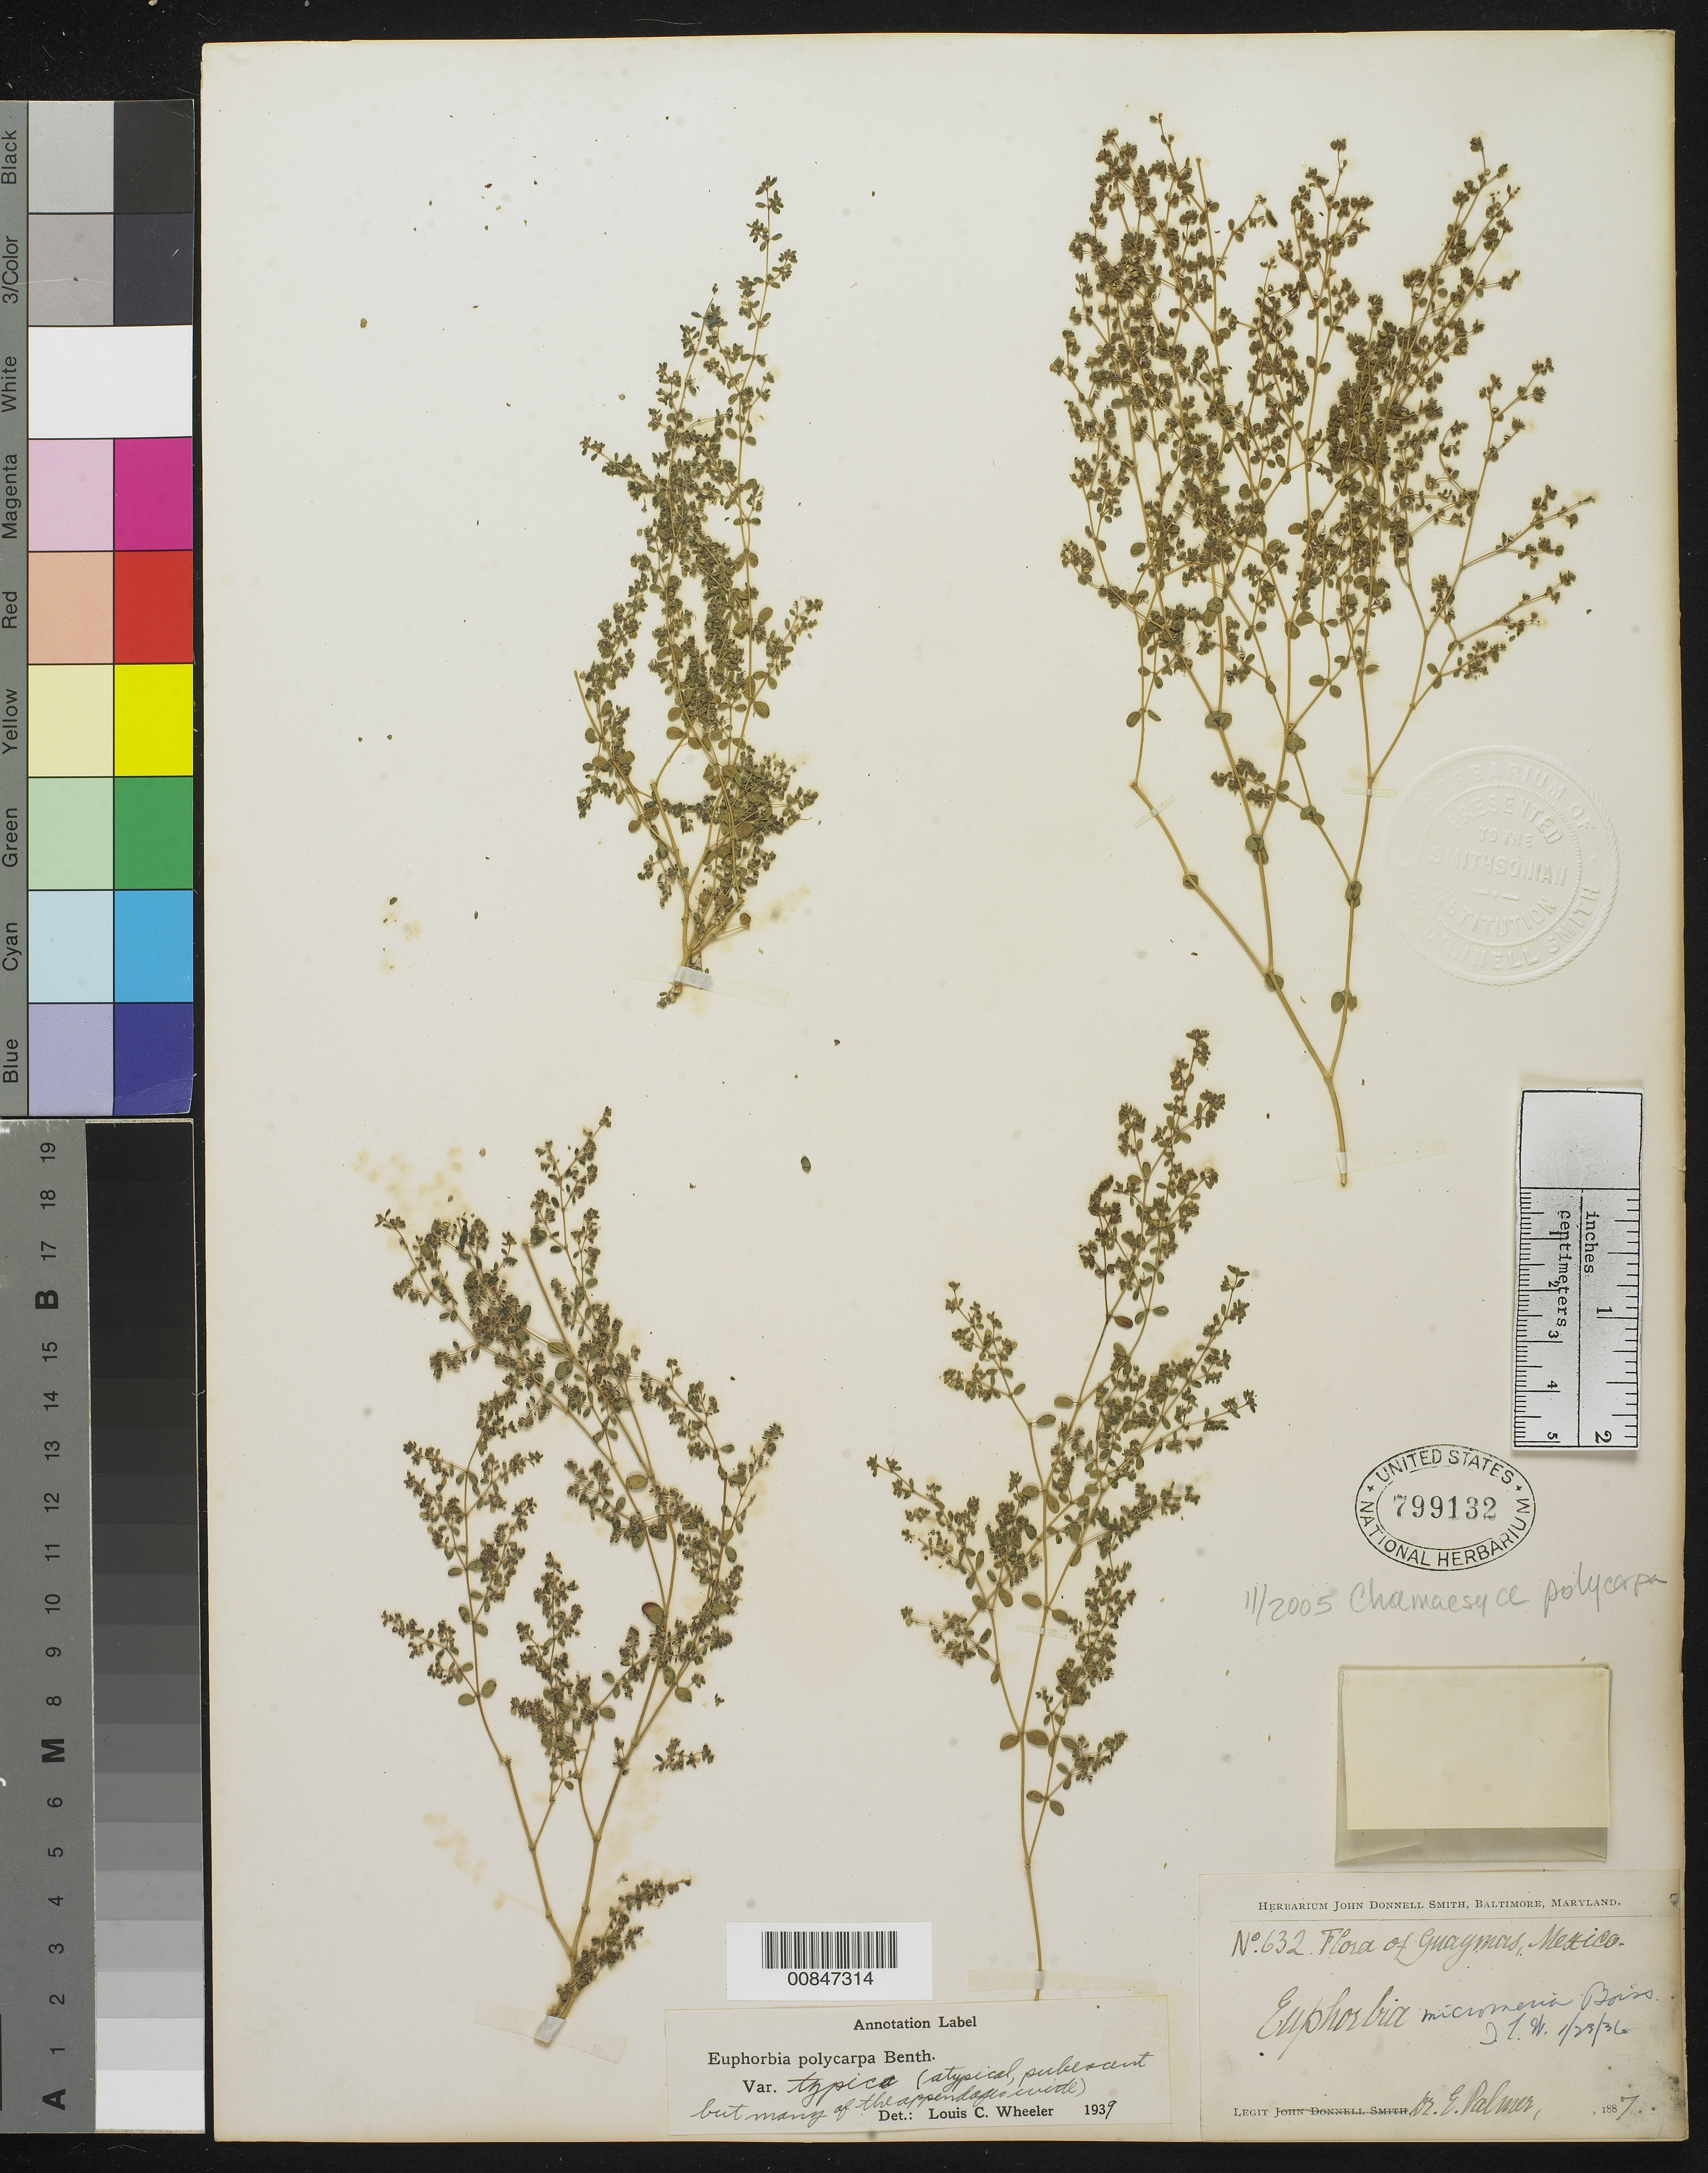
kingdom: Plantae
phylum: Tracheophyta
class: Magnoliopsida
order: Malpighiales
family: Euphorbiaceae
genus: Euphorbia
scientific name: Euphorbia polycarpa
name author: Benth.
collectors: E. Palmer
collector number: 632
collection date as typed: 1887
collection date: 1887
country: Mexico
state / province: Sonora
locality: Guaymas, Sonora.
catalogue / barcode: US 799132